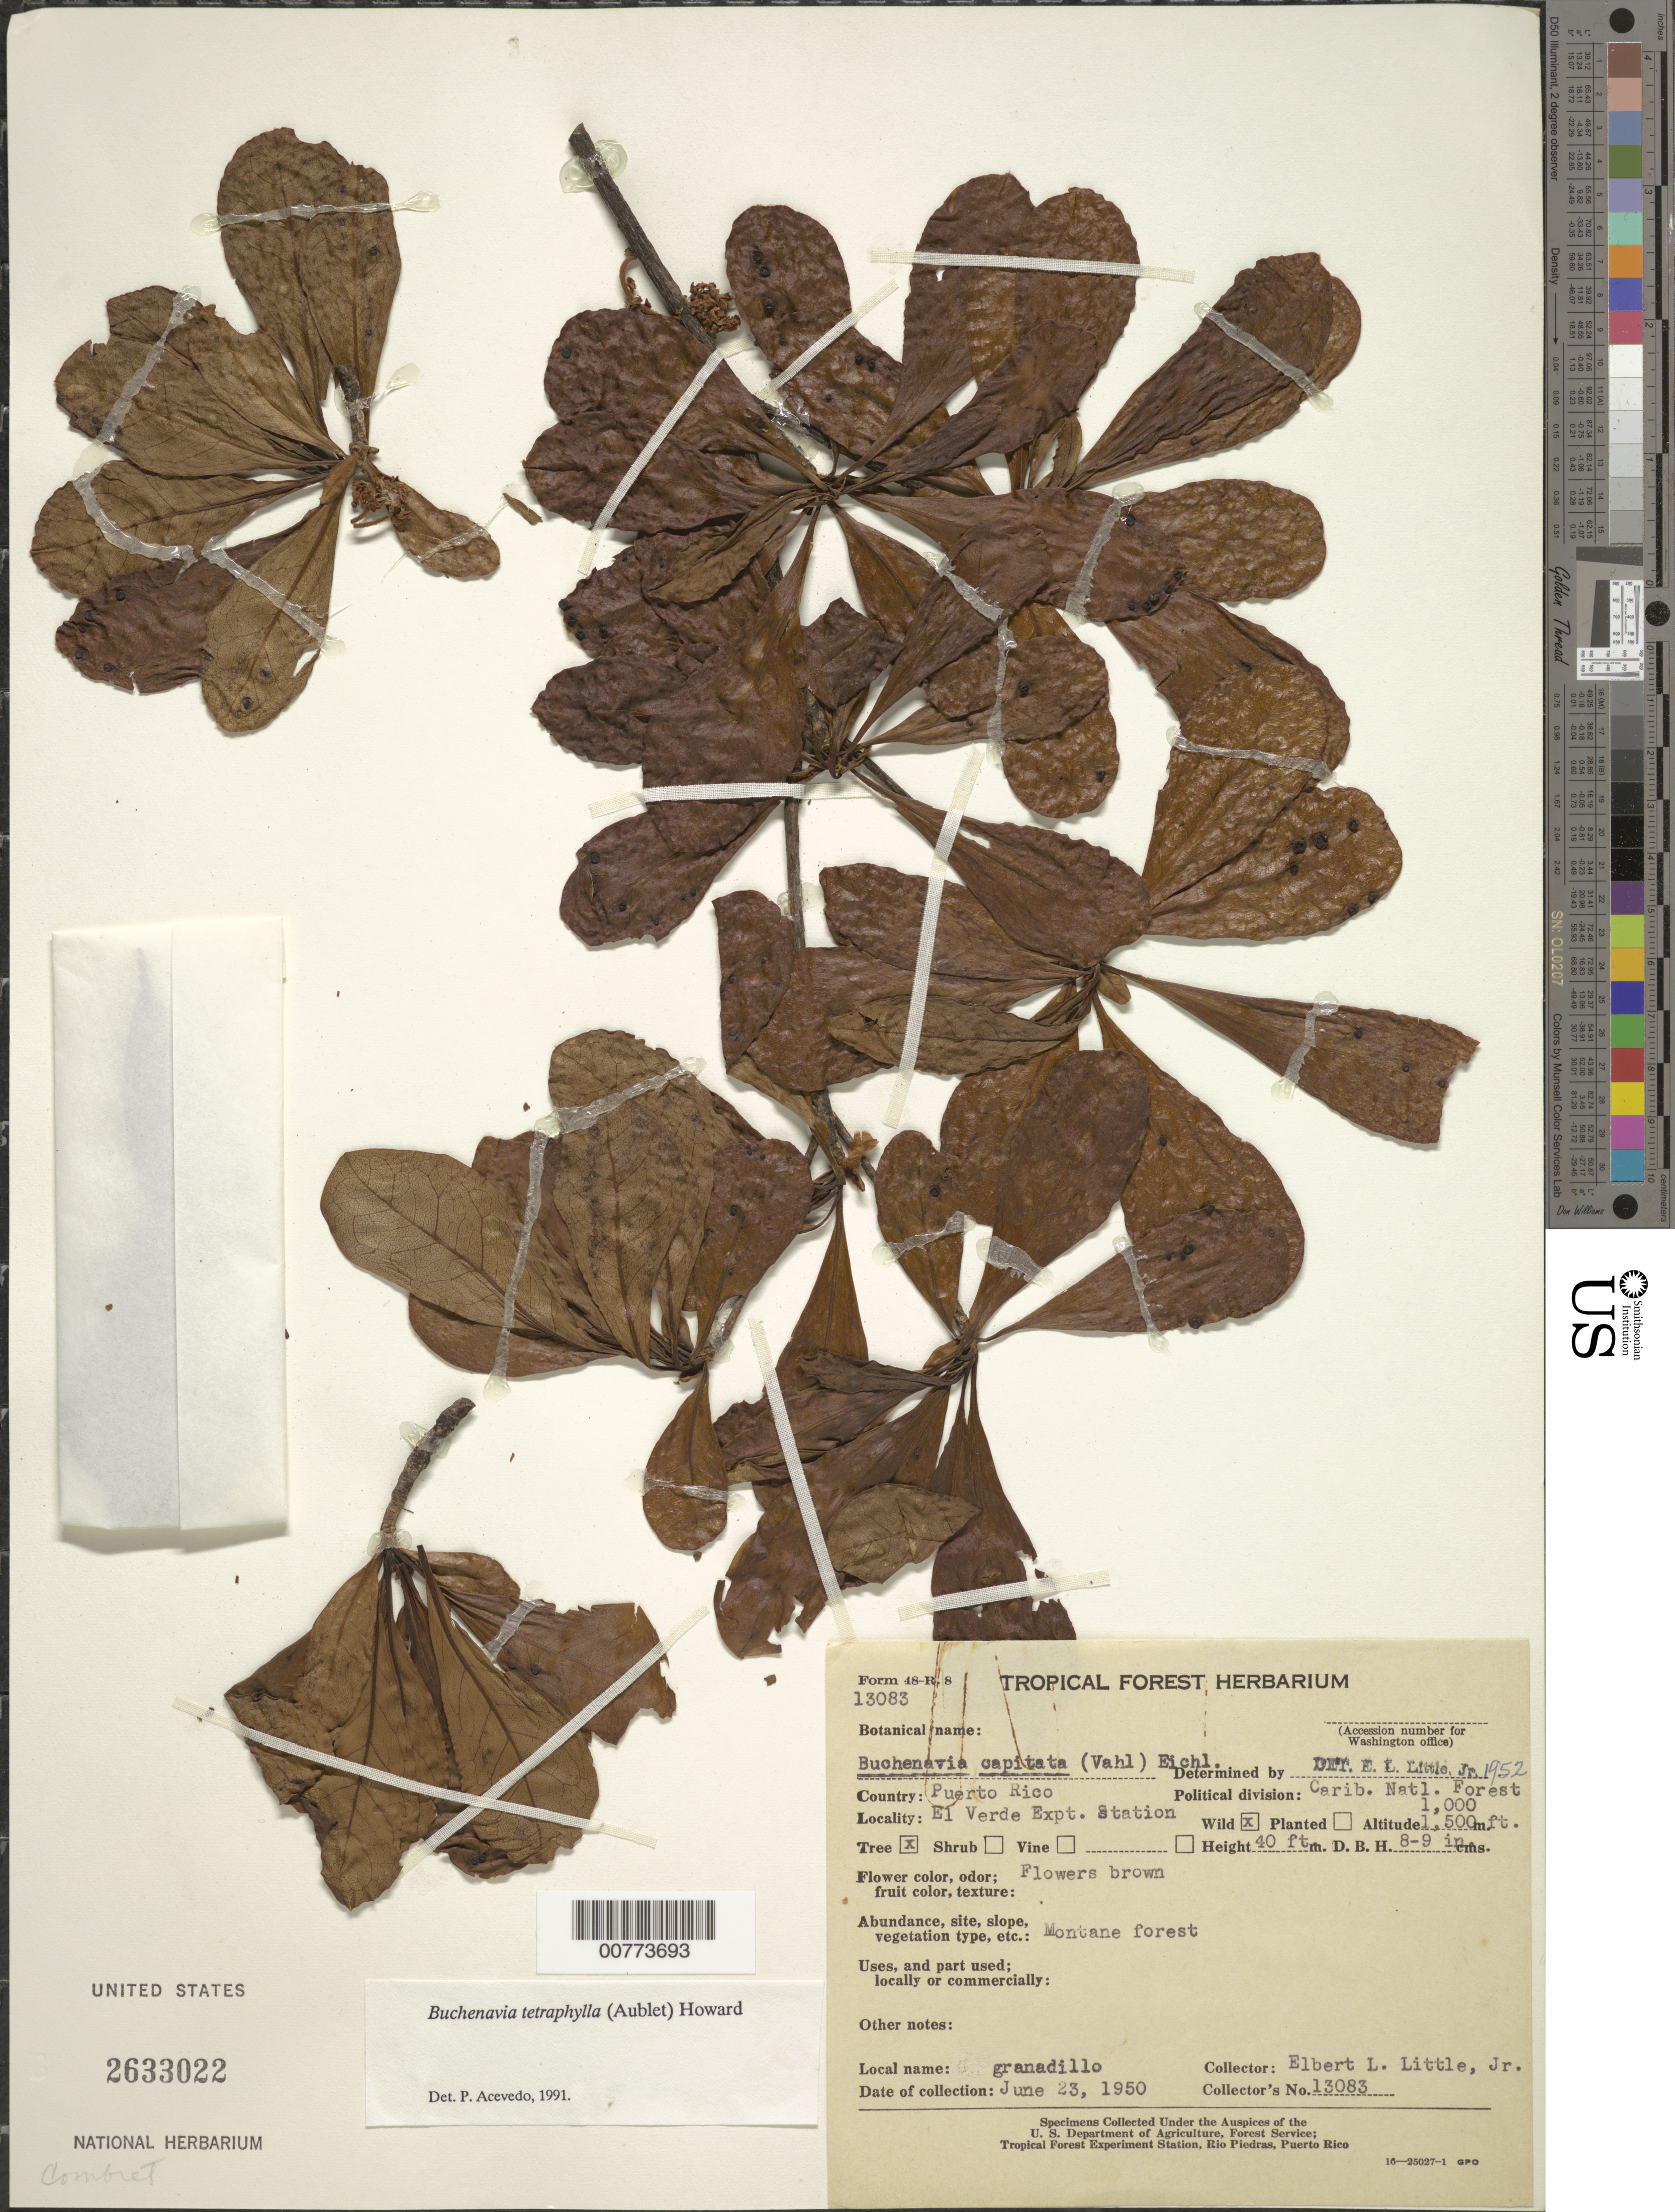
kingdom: Plantae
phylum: Tracheophyta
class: Magnoliopsida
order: Myrtales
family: Combretaceae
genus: Terminalia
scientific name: Terminalia tetraphylla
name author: (Aubl.) Gere & Boatwr.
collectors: E. L. Little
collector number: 13083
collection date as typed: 23 Jun 1950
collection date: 1950-06-23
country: Puerto Rico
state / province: Río Grande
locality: Carib. Natl. Forest, locality El Verde Expt. Station.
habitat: Montane forest.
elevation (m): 305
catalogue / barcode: US 2633022